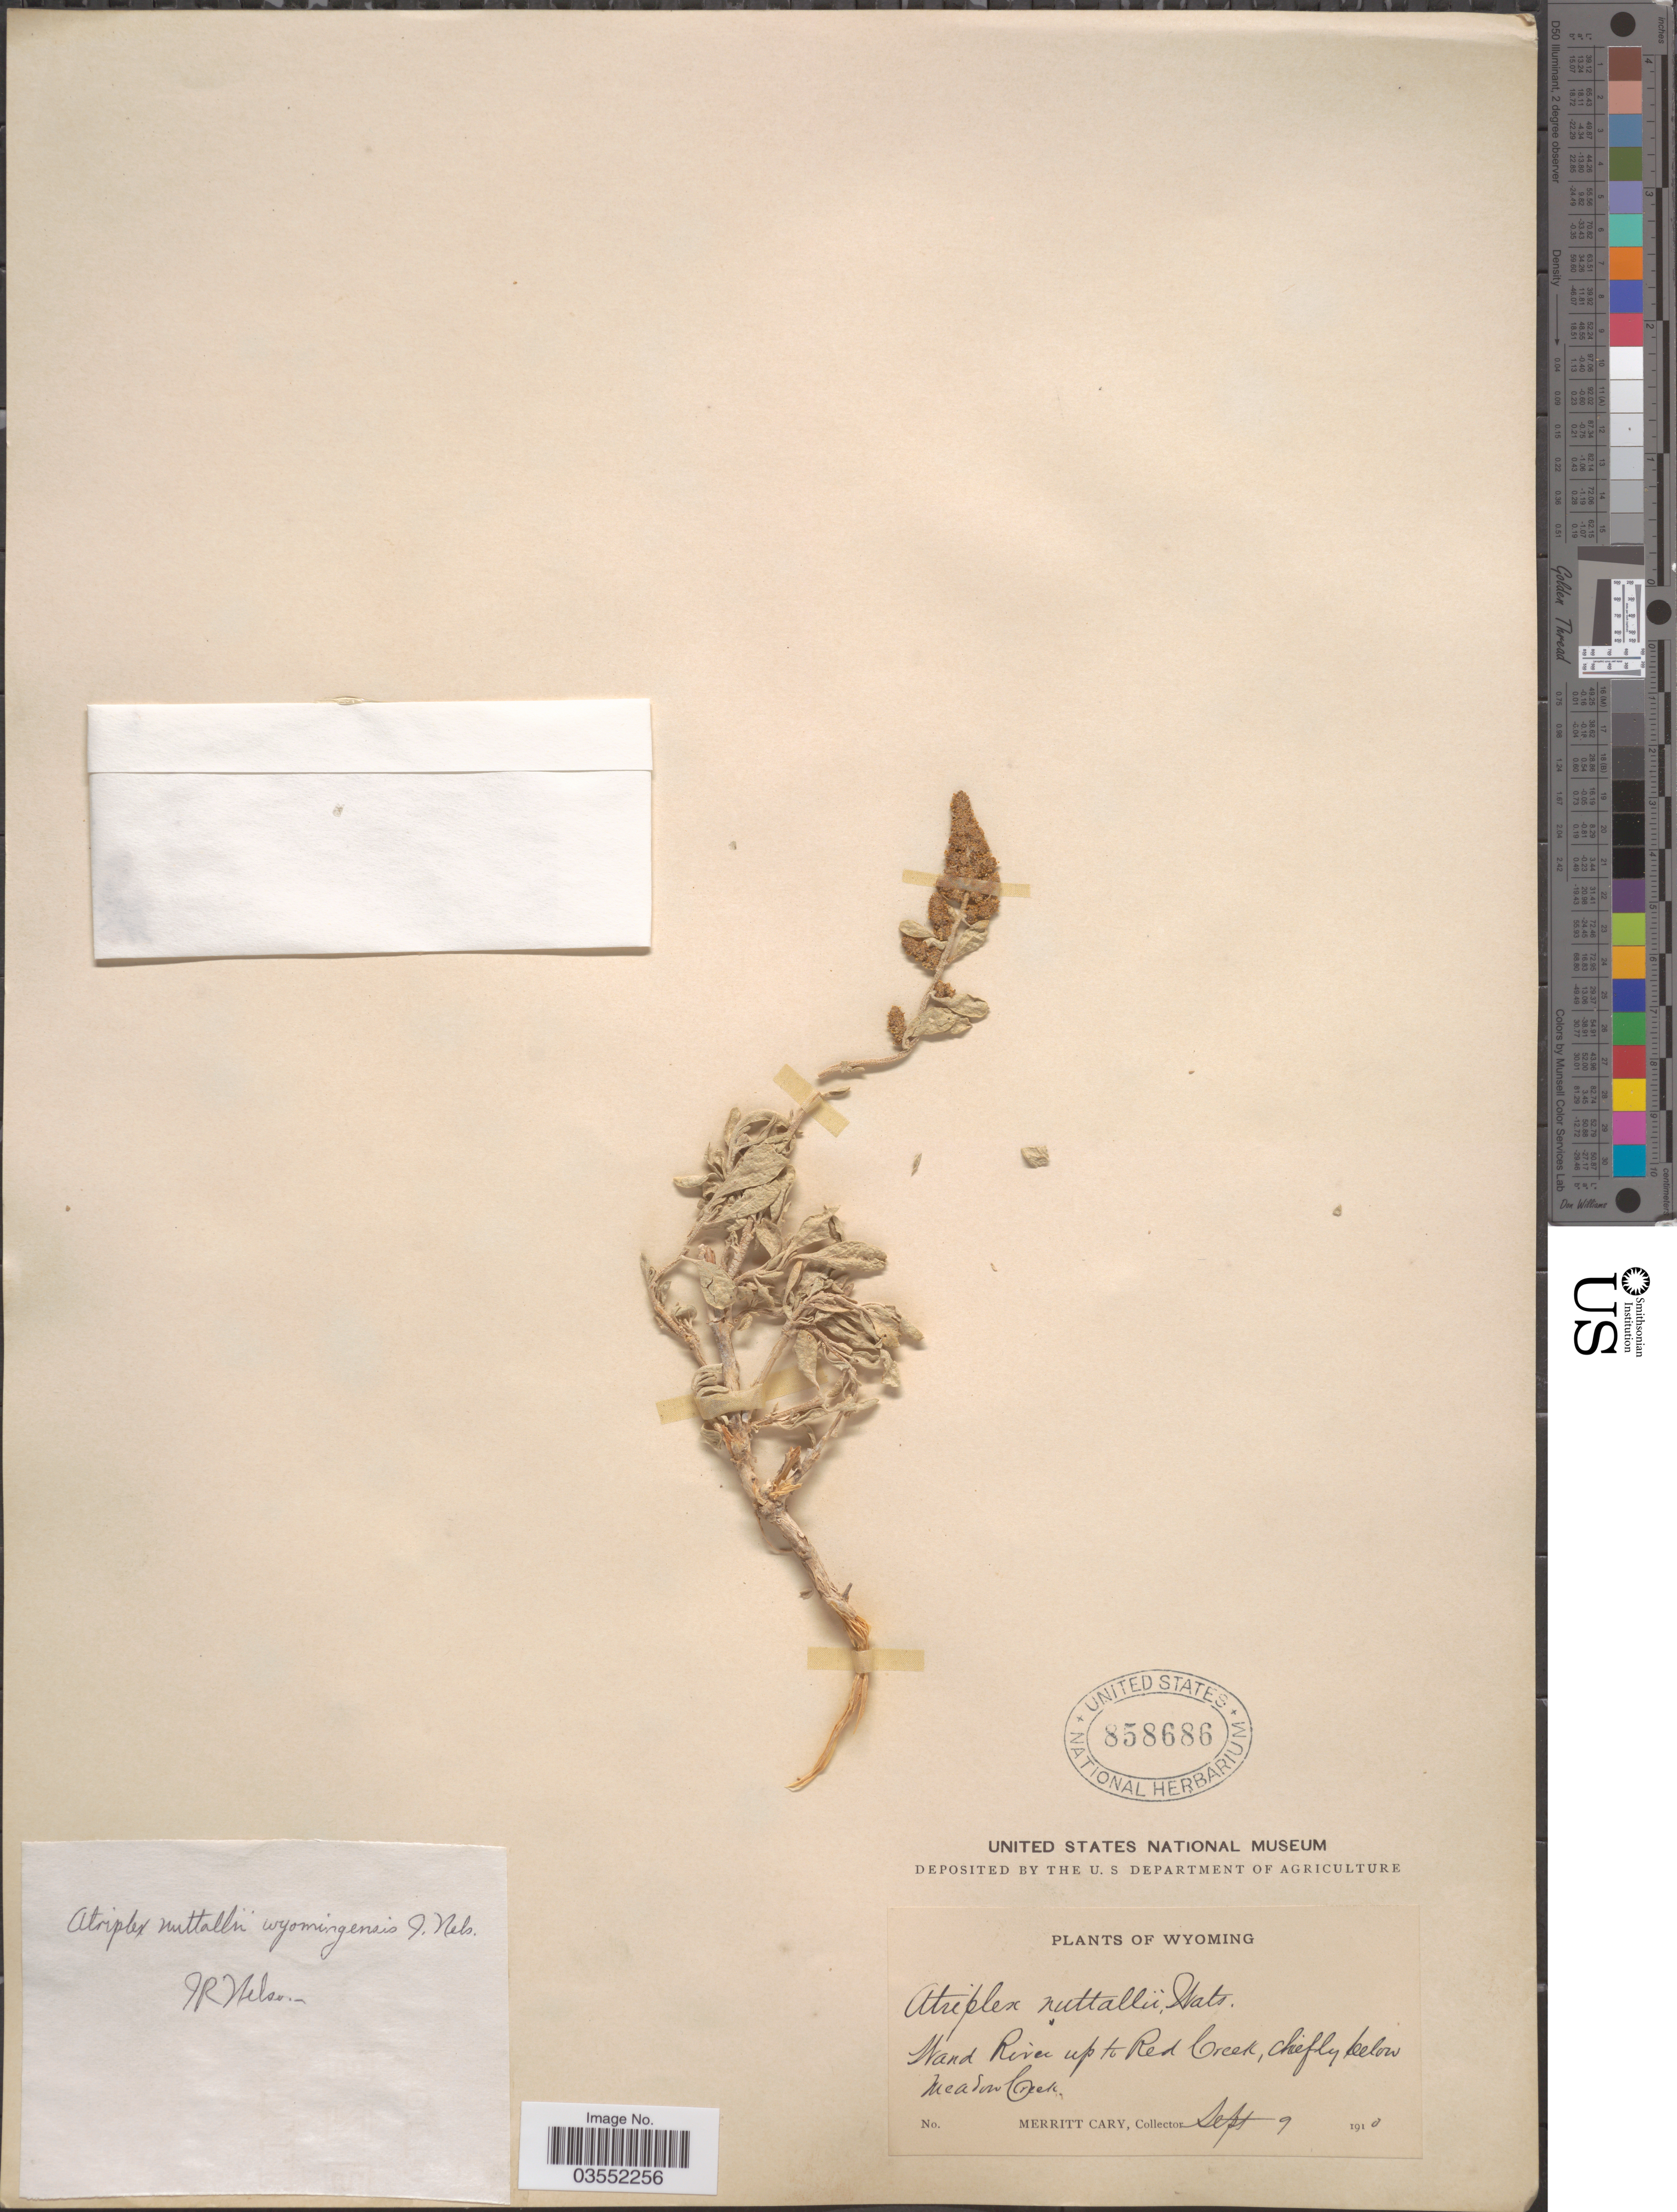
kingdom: Plantae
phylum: Tracheophyta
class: Magnoliopsida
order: Caryophyllales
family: Amaranthaceae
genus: Atriplex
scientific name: Atriplex nuttallii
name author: S. Watson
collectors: M. Cary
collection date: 1910-09-09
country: United States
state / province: Wyoming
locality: Wand River up to Red Creek, Chiefly below Meadow Creek.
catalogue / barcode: US 858686